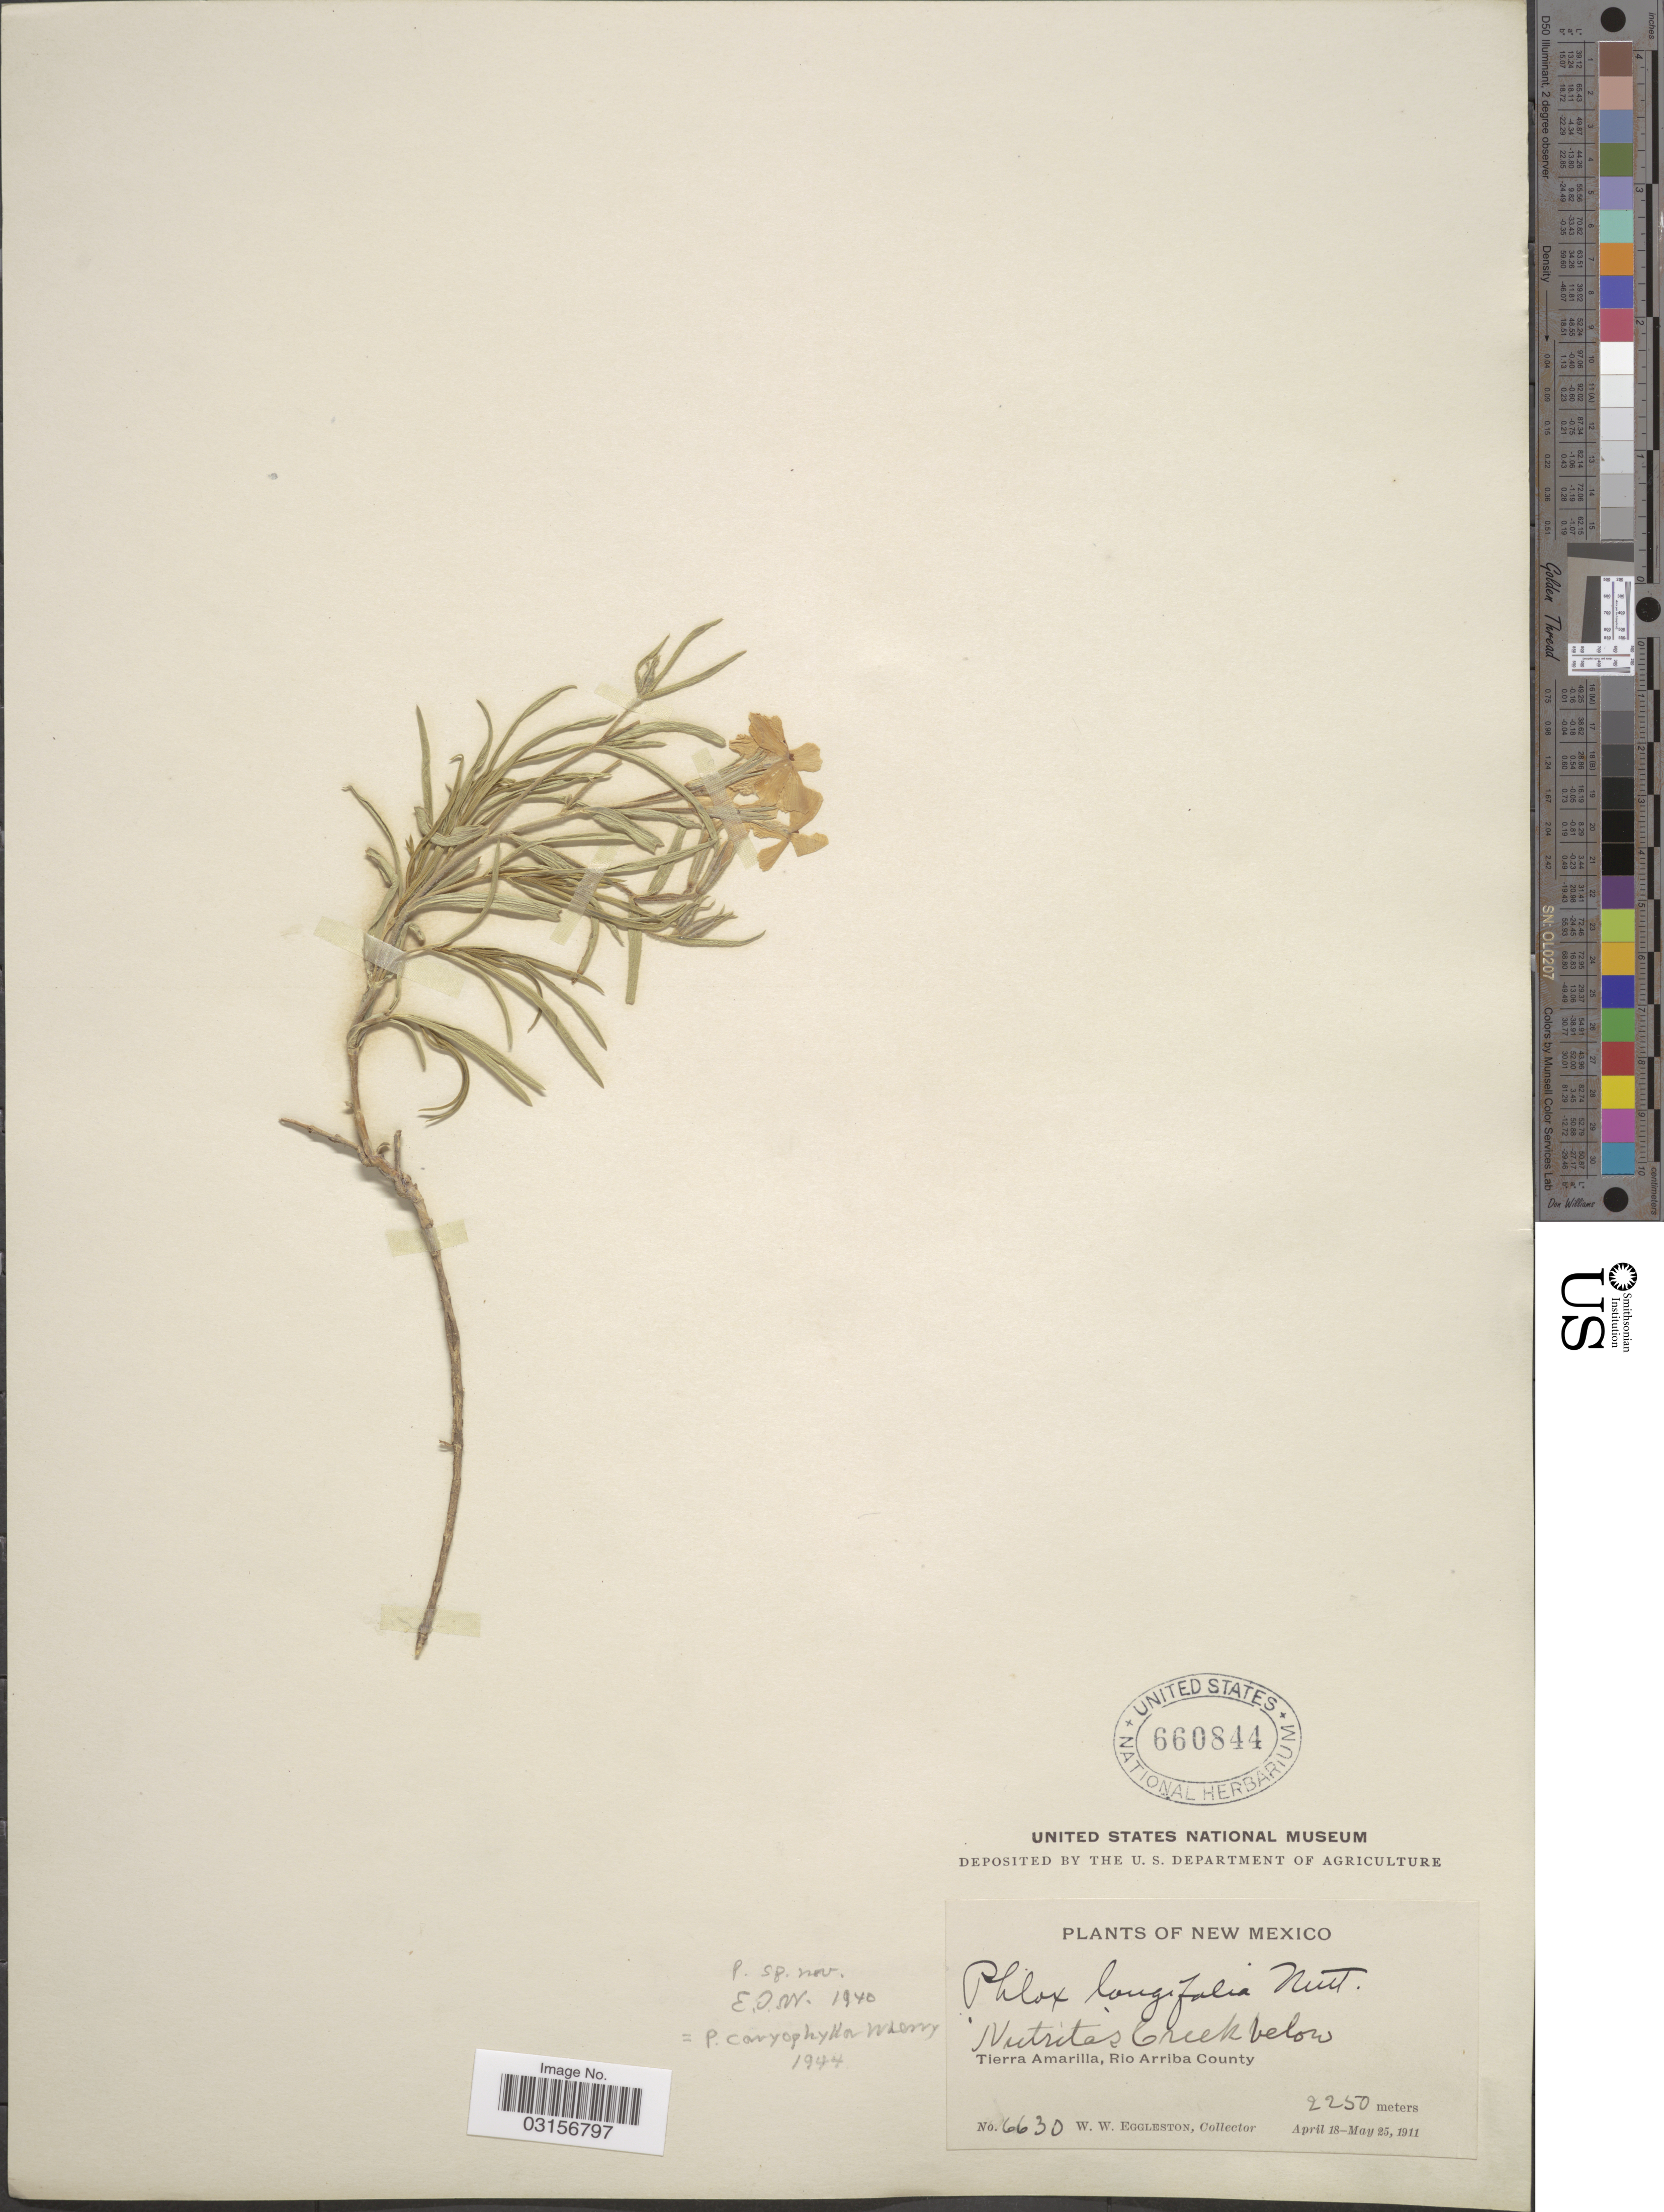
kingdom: Plantae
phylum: Tracheophyta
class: Magnoliopsida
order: Ericales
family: Polemoniaceae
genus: Phlox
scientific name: Phlox caryophylla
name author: Wherry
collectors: W. W. Eggleston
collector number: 6630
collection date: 1911-04-18/1911-05-25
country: United States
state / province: New Mexico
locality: Nutritas Creek below Tierra Amarilla, Rio Arriba County.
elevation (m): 2250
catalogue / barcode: US 660844